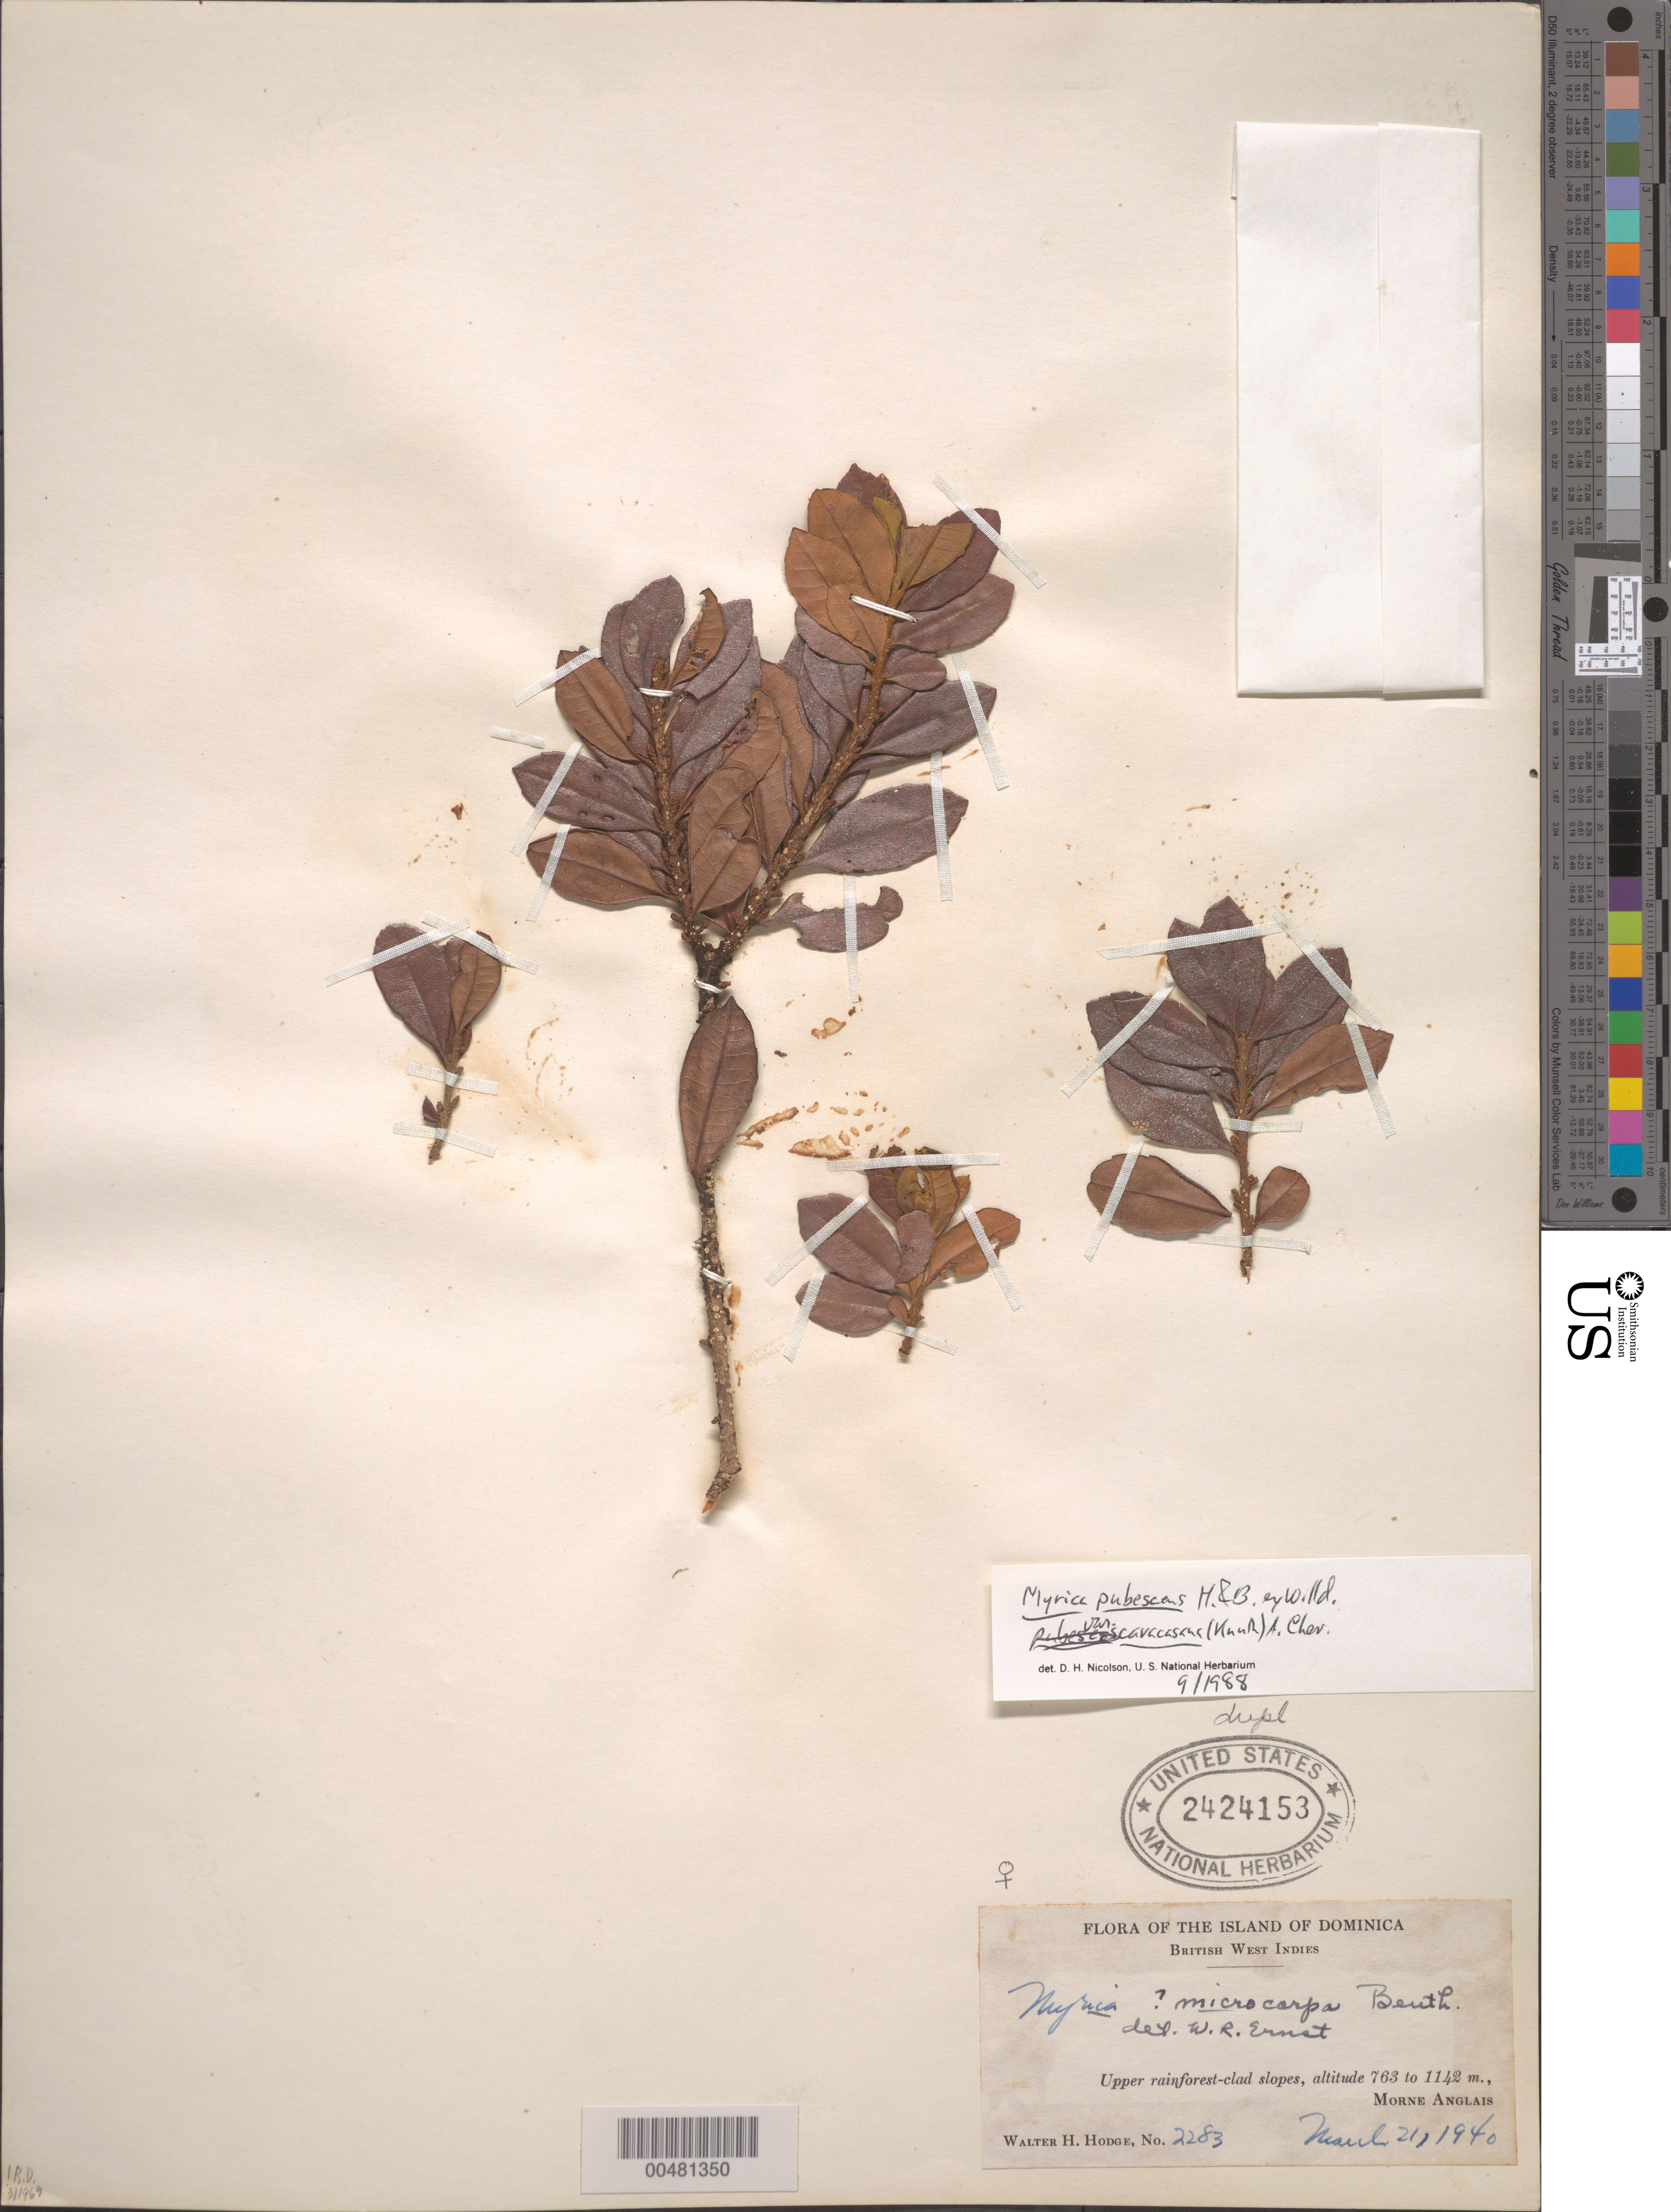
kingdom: Plantae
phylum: Tracheophyta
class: Magnoliopsida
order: Fagales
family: Myricaceae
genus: Myrica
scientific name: Myrica pubescens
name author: Humb. & Bonpl. ex Willd.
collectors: W. Hodge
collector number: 2283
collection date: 1940-03-21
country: Dominica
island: Windward Is.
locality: Morne Anglais.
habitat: Upper rainforest-clad slopes.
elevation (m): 763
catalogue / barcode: US 2424153